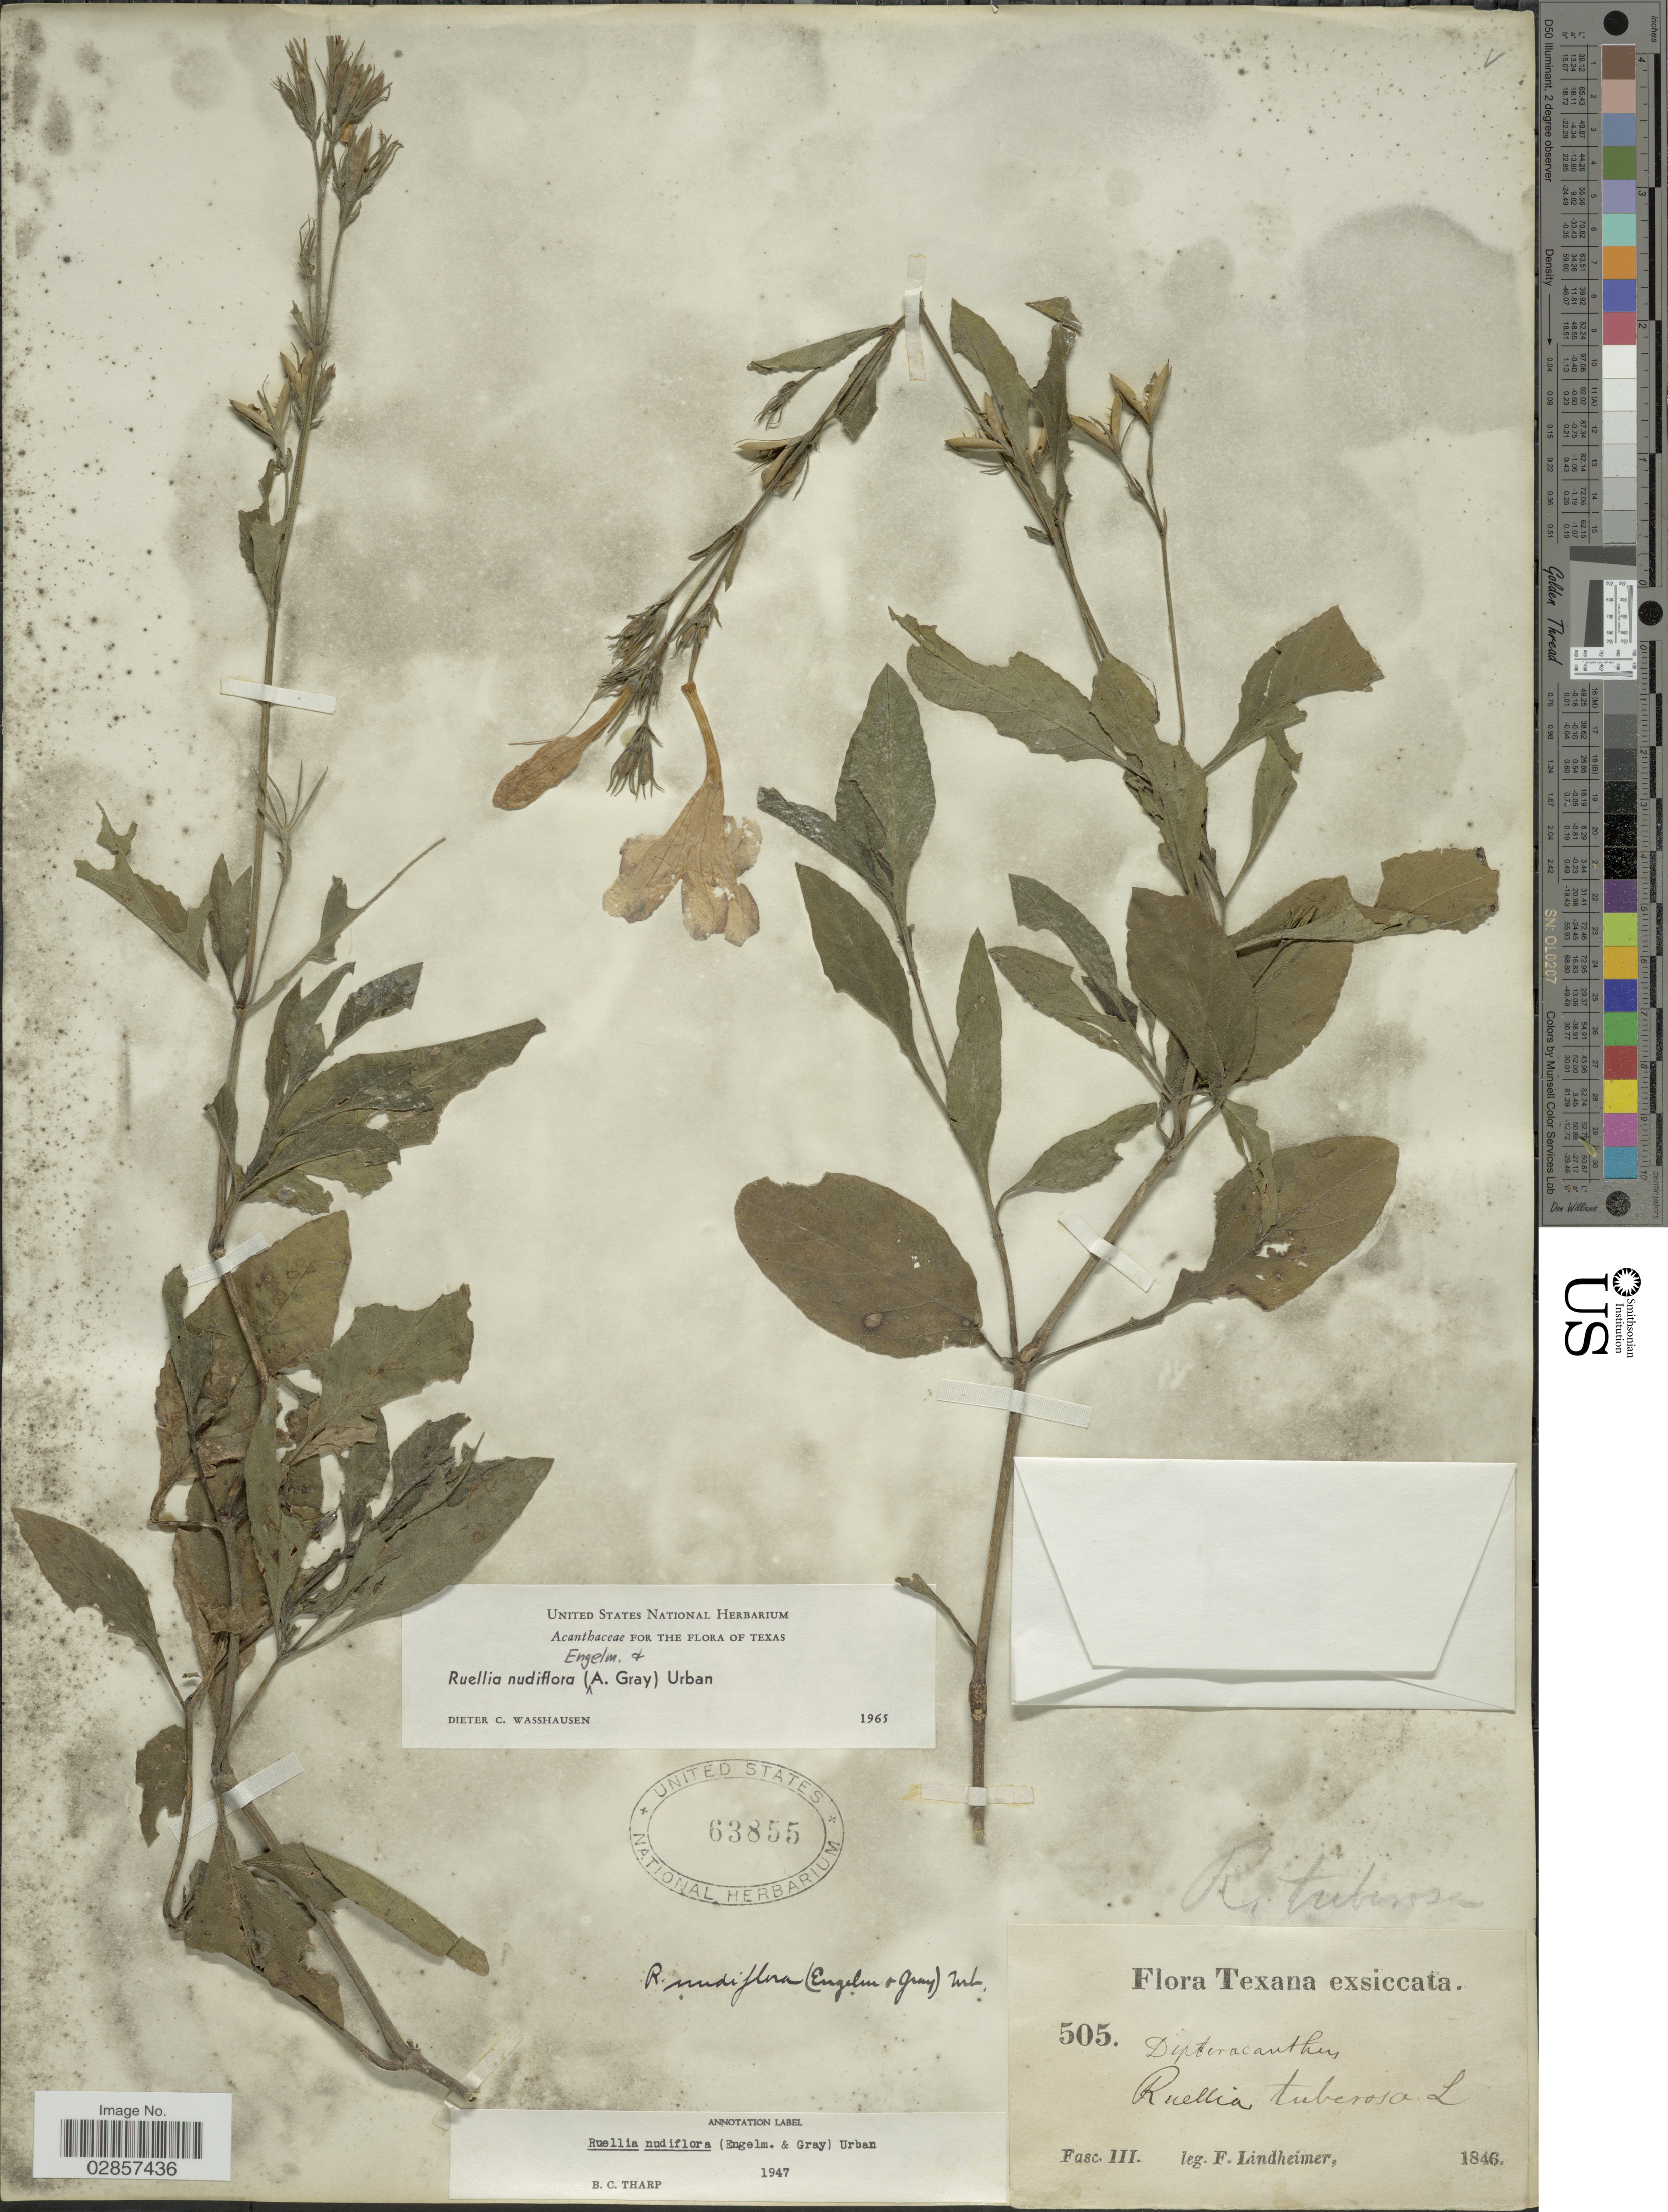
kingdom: Plantae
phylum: Tracheophyta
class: Magnoliopsida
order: Lamiales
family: Acanthaceae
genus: Ruellia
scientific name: Ruellia nudiflora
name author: (Engelm. & A. Gray) Urb.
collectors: F. Lindheimer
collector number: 505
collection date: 1846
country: United States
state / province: Texas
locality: Texana.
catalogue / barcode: US 63855